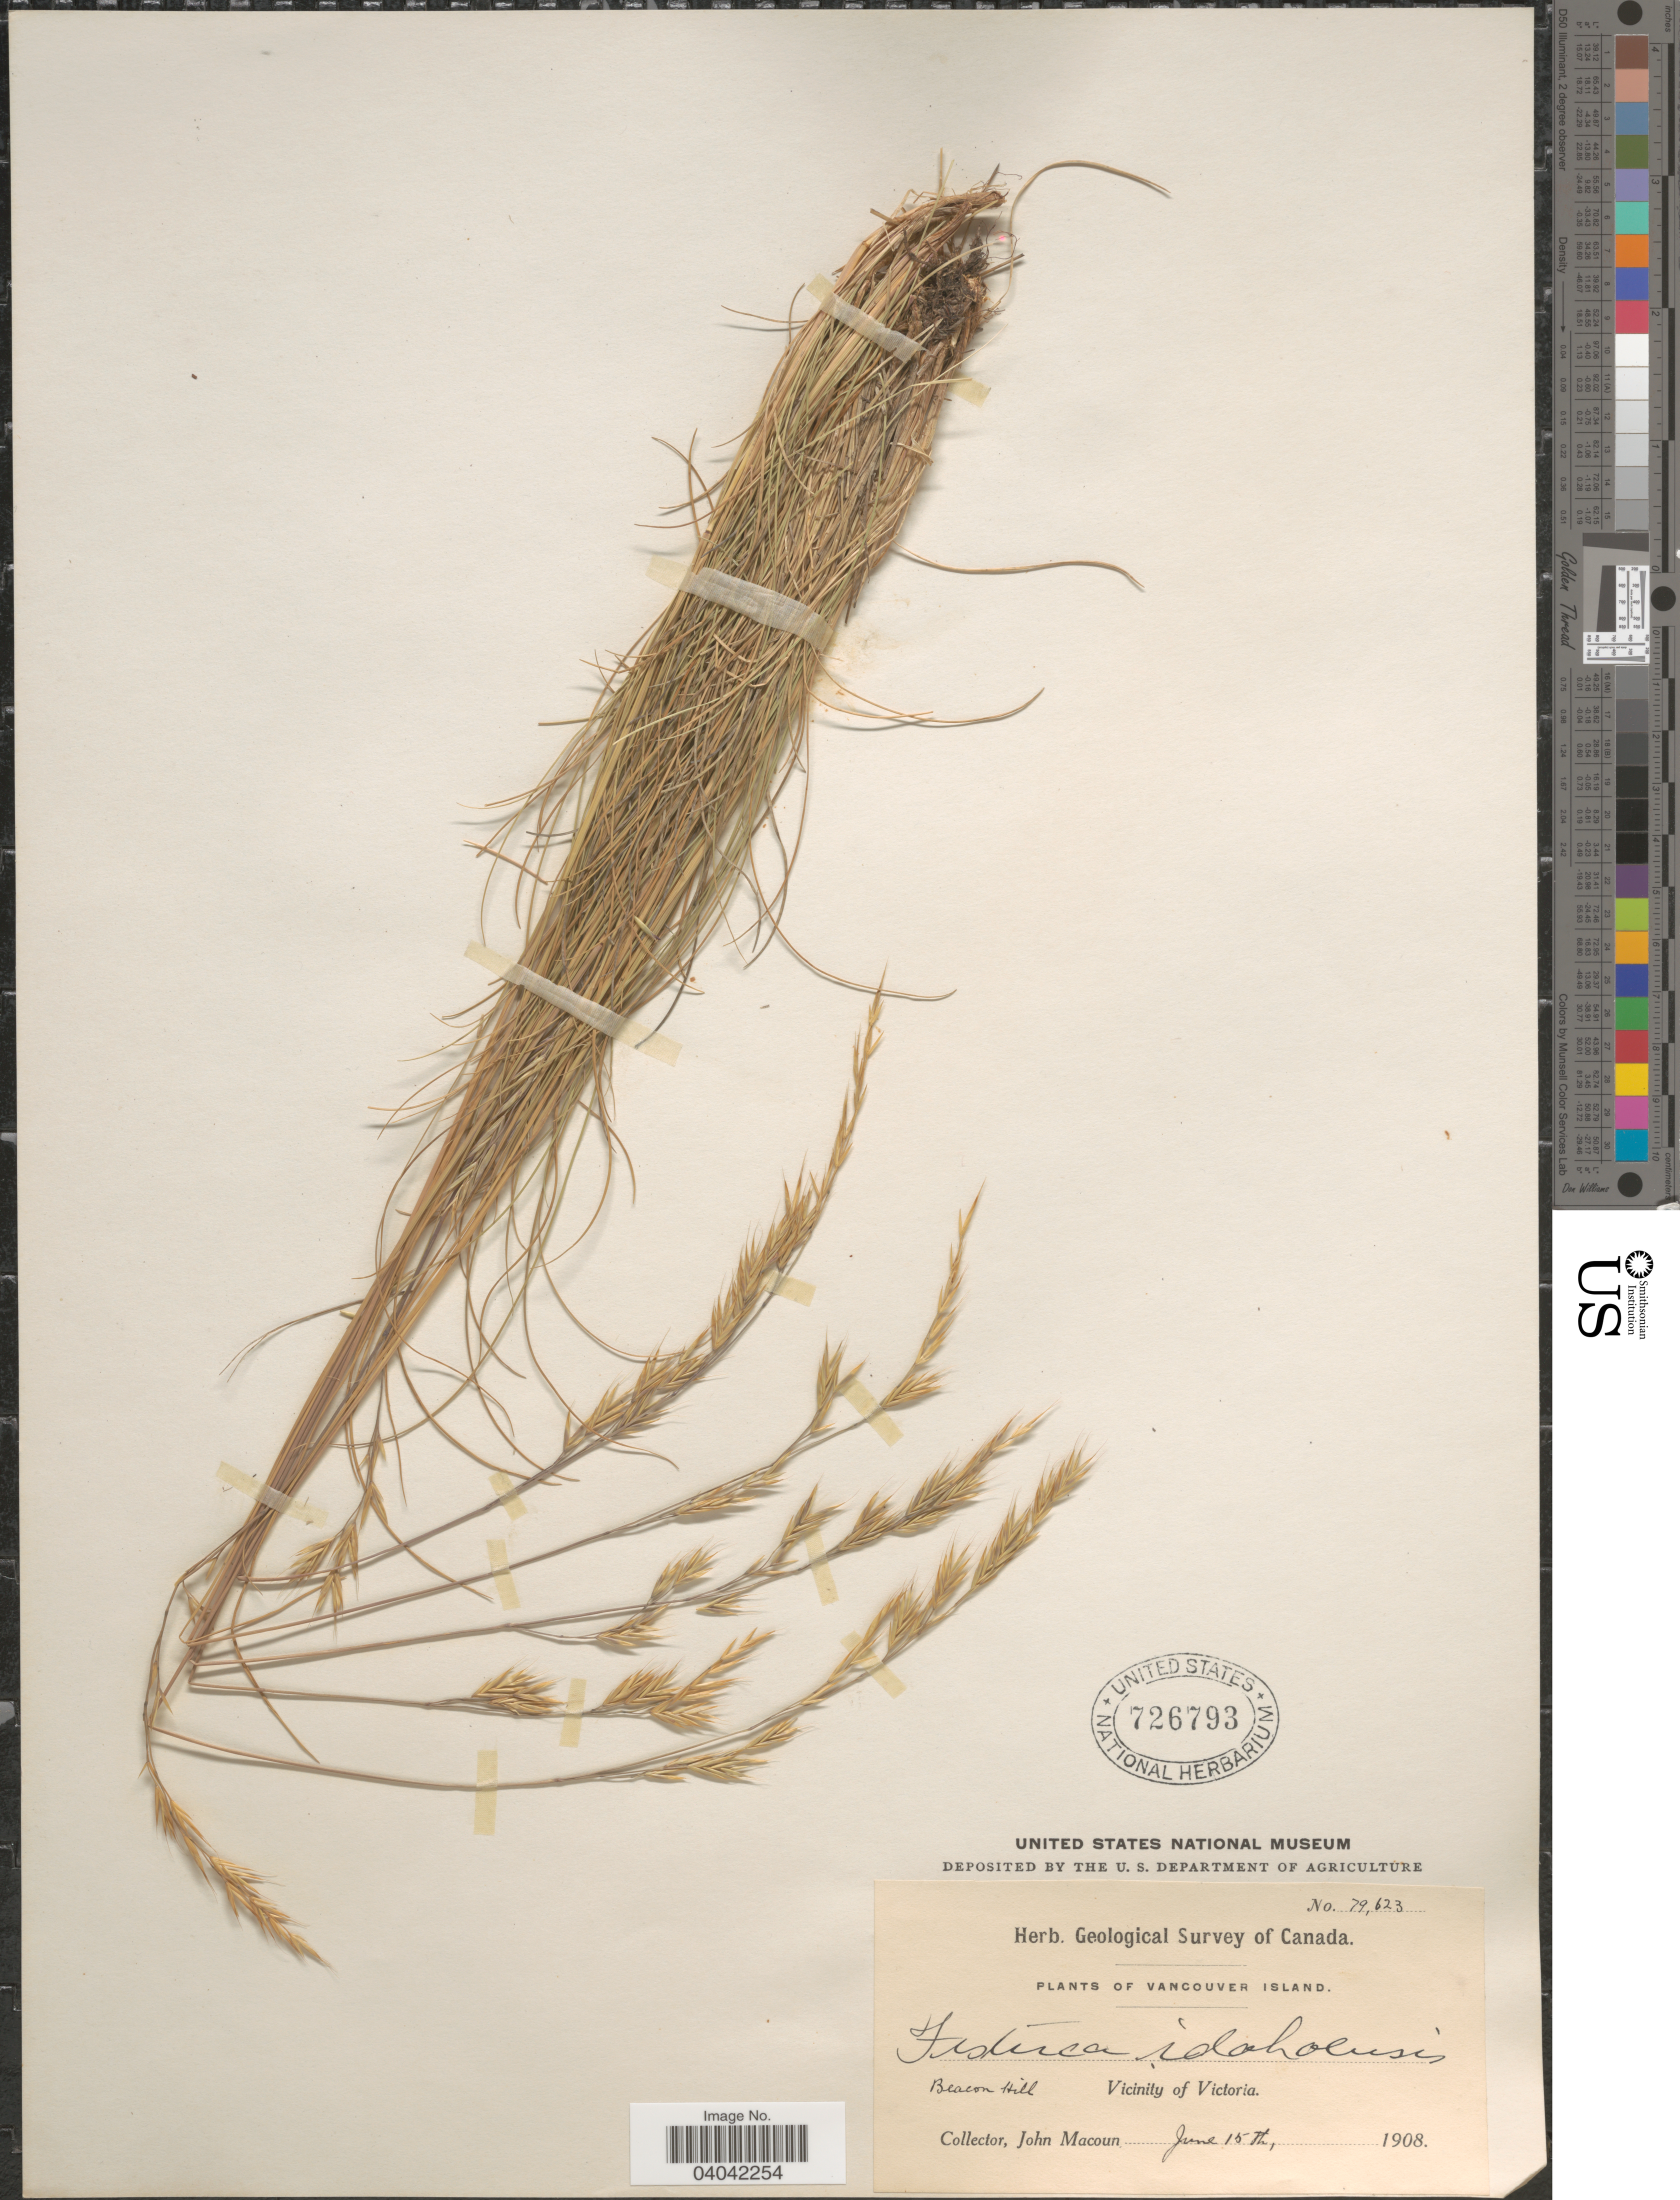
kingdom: Plantae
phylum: Tracheophyta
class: Liliopsida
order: Poales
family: Poaceae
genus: Festuca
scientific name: Festuca idahoensis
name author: Elmer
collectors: J. Macoun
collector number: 79623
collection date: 1908-06-15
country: Canada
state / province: British Columbia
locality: Vancouver Island. Beacon Hill. Vicinity of Victoria.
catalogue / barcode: US 726793